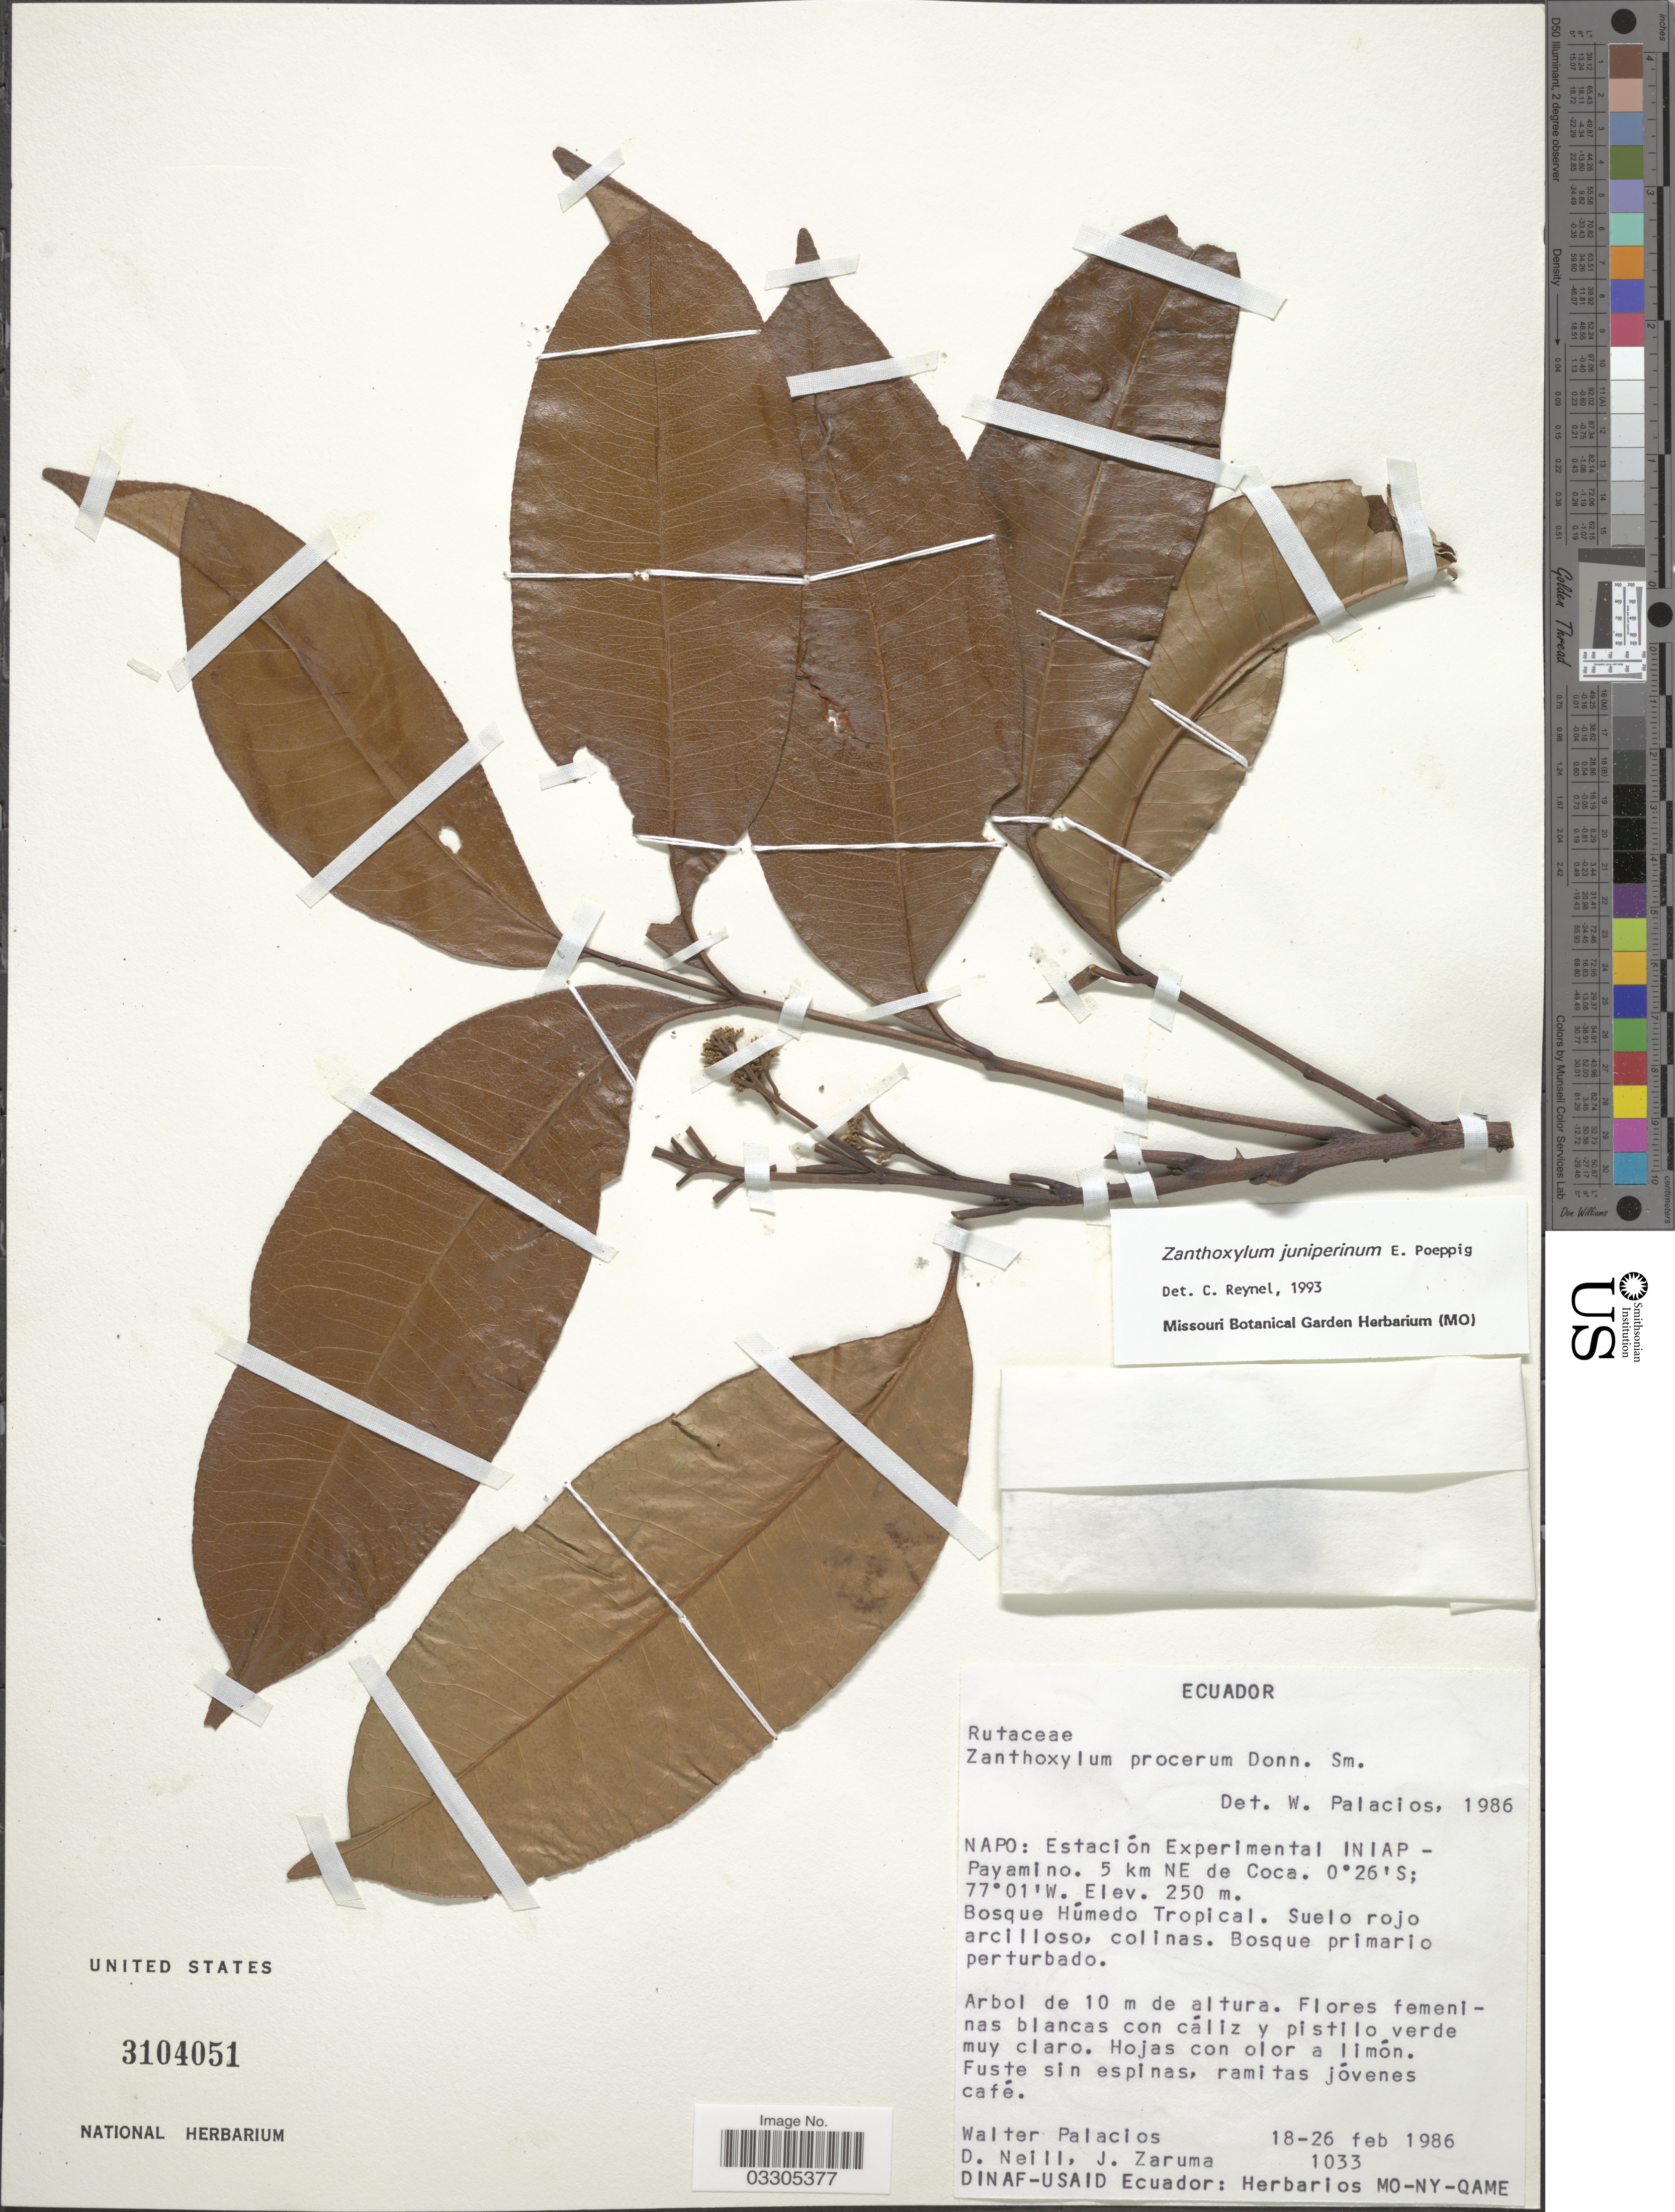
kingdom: Plantae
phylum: Tracheophyta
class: Magnoliopsida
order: Sapindales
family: Rutaceae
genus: Zanthoxylum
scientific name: Zanthoxylum juniperinum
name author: Poepp.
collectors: W. Palacios, D. Neill & J. Zaruma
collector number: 1033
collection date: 1986-02-18/1986-02-26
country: Ecuador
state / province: Napo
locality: Estación Experimental INIAP - Payamino. 5 km NE de Coca.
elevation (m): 250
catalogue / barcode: US 3104051